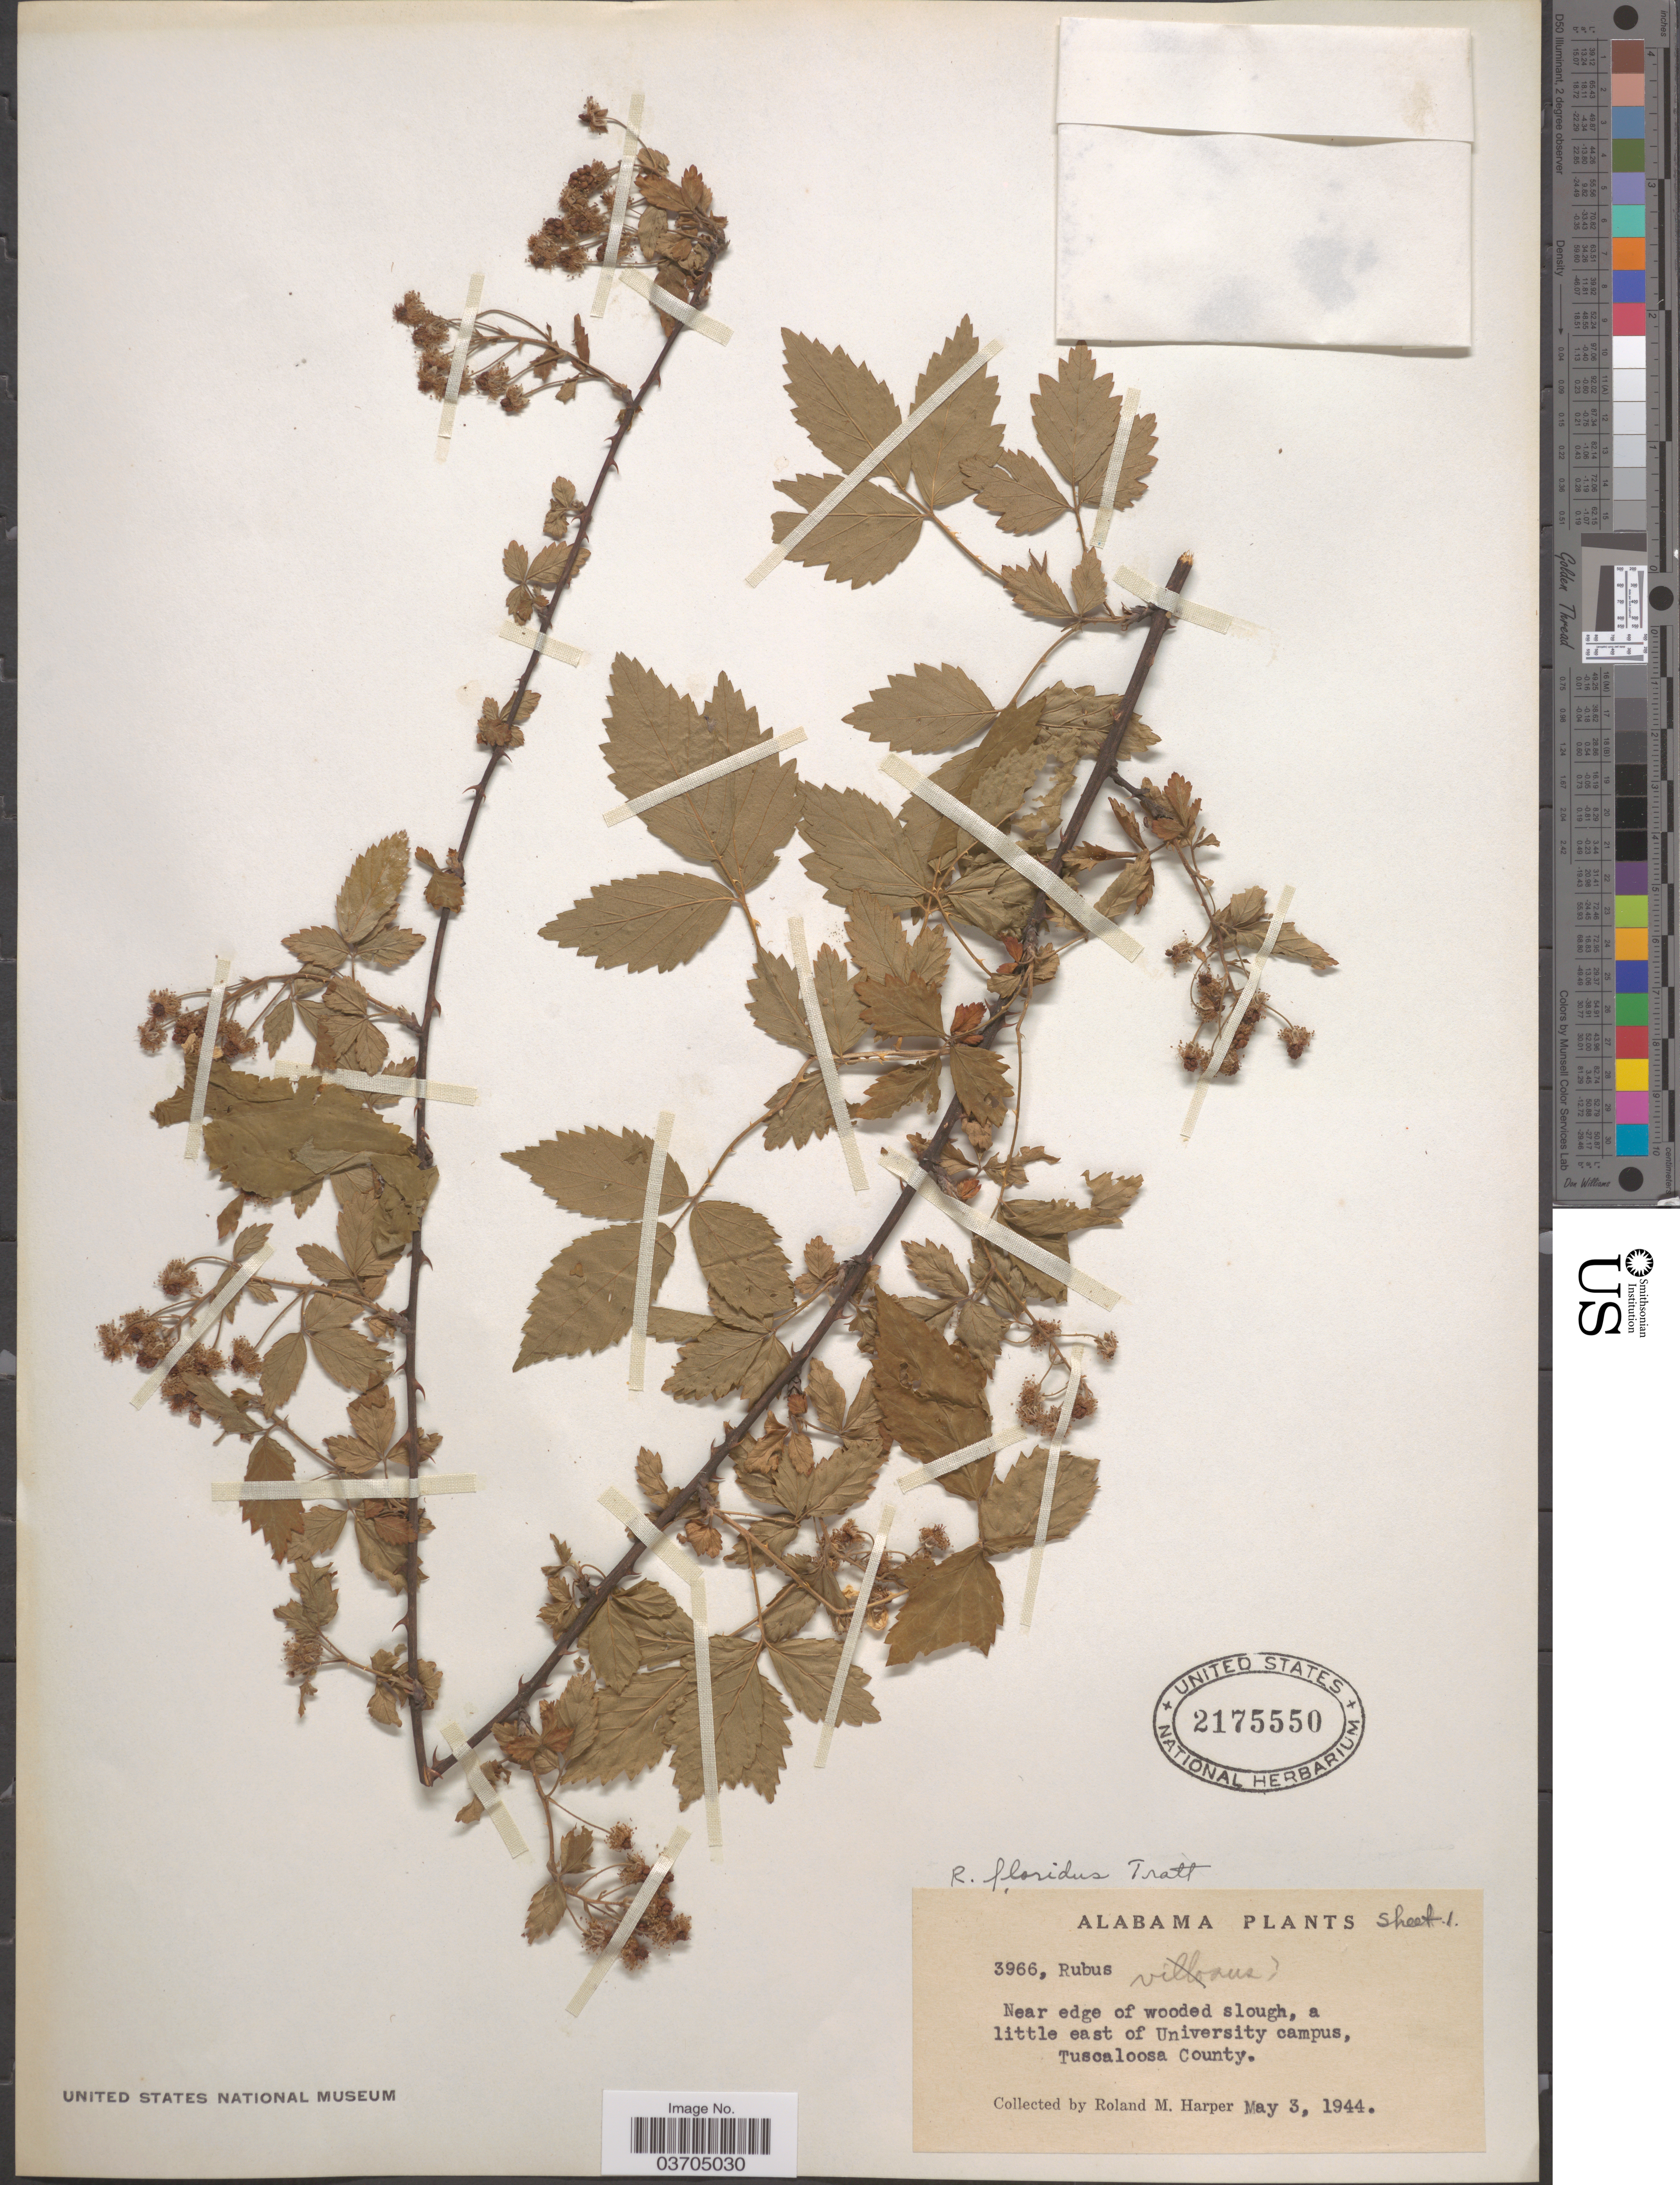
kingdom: Plantae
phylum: Tracheophyta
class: Magnoliopsida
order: Rosales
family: Rosaceae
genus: Rubus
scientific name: Rubus floridus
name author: Tratt.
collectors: R. M. Harper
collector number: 3966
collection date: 1944-05-03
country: United States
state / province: Alabama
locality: Near edge of wooded slough, a little east of University campus, Tuscaloosa County.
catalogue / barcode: US 2175550